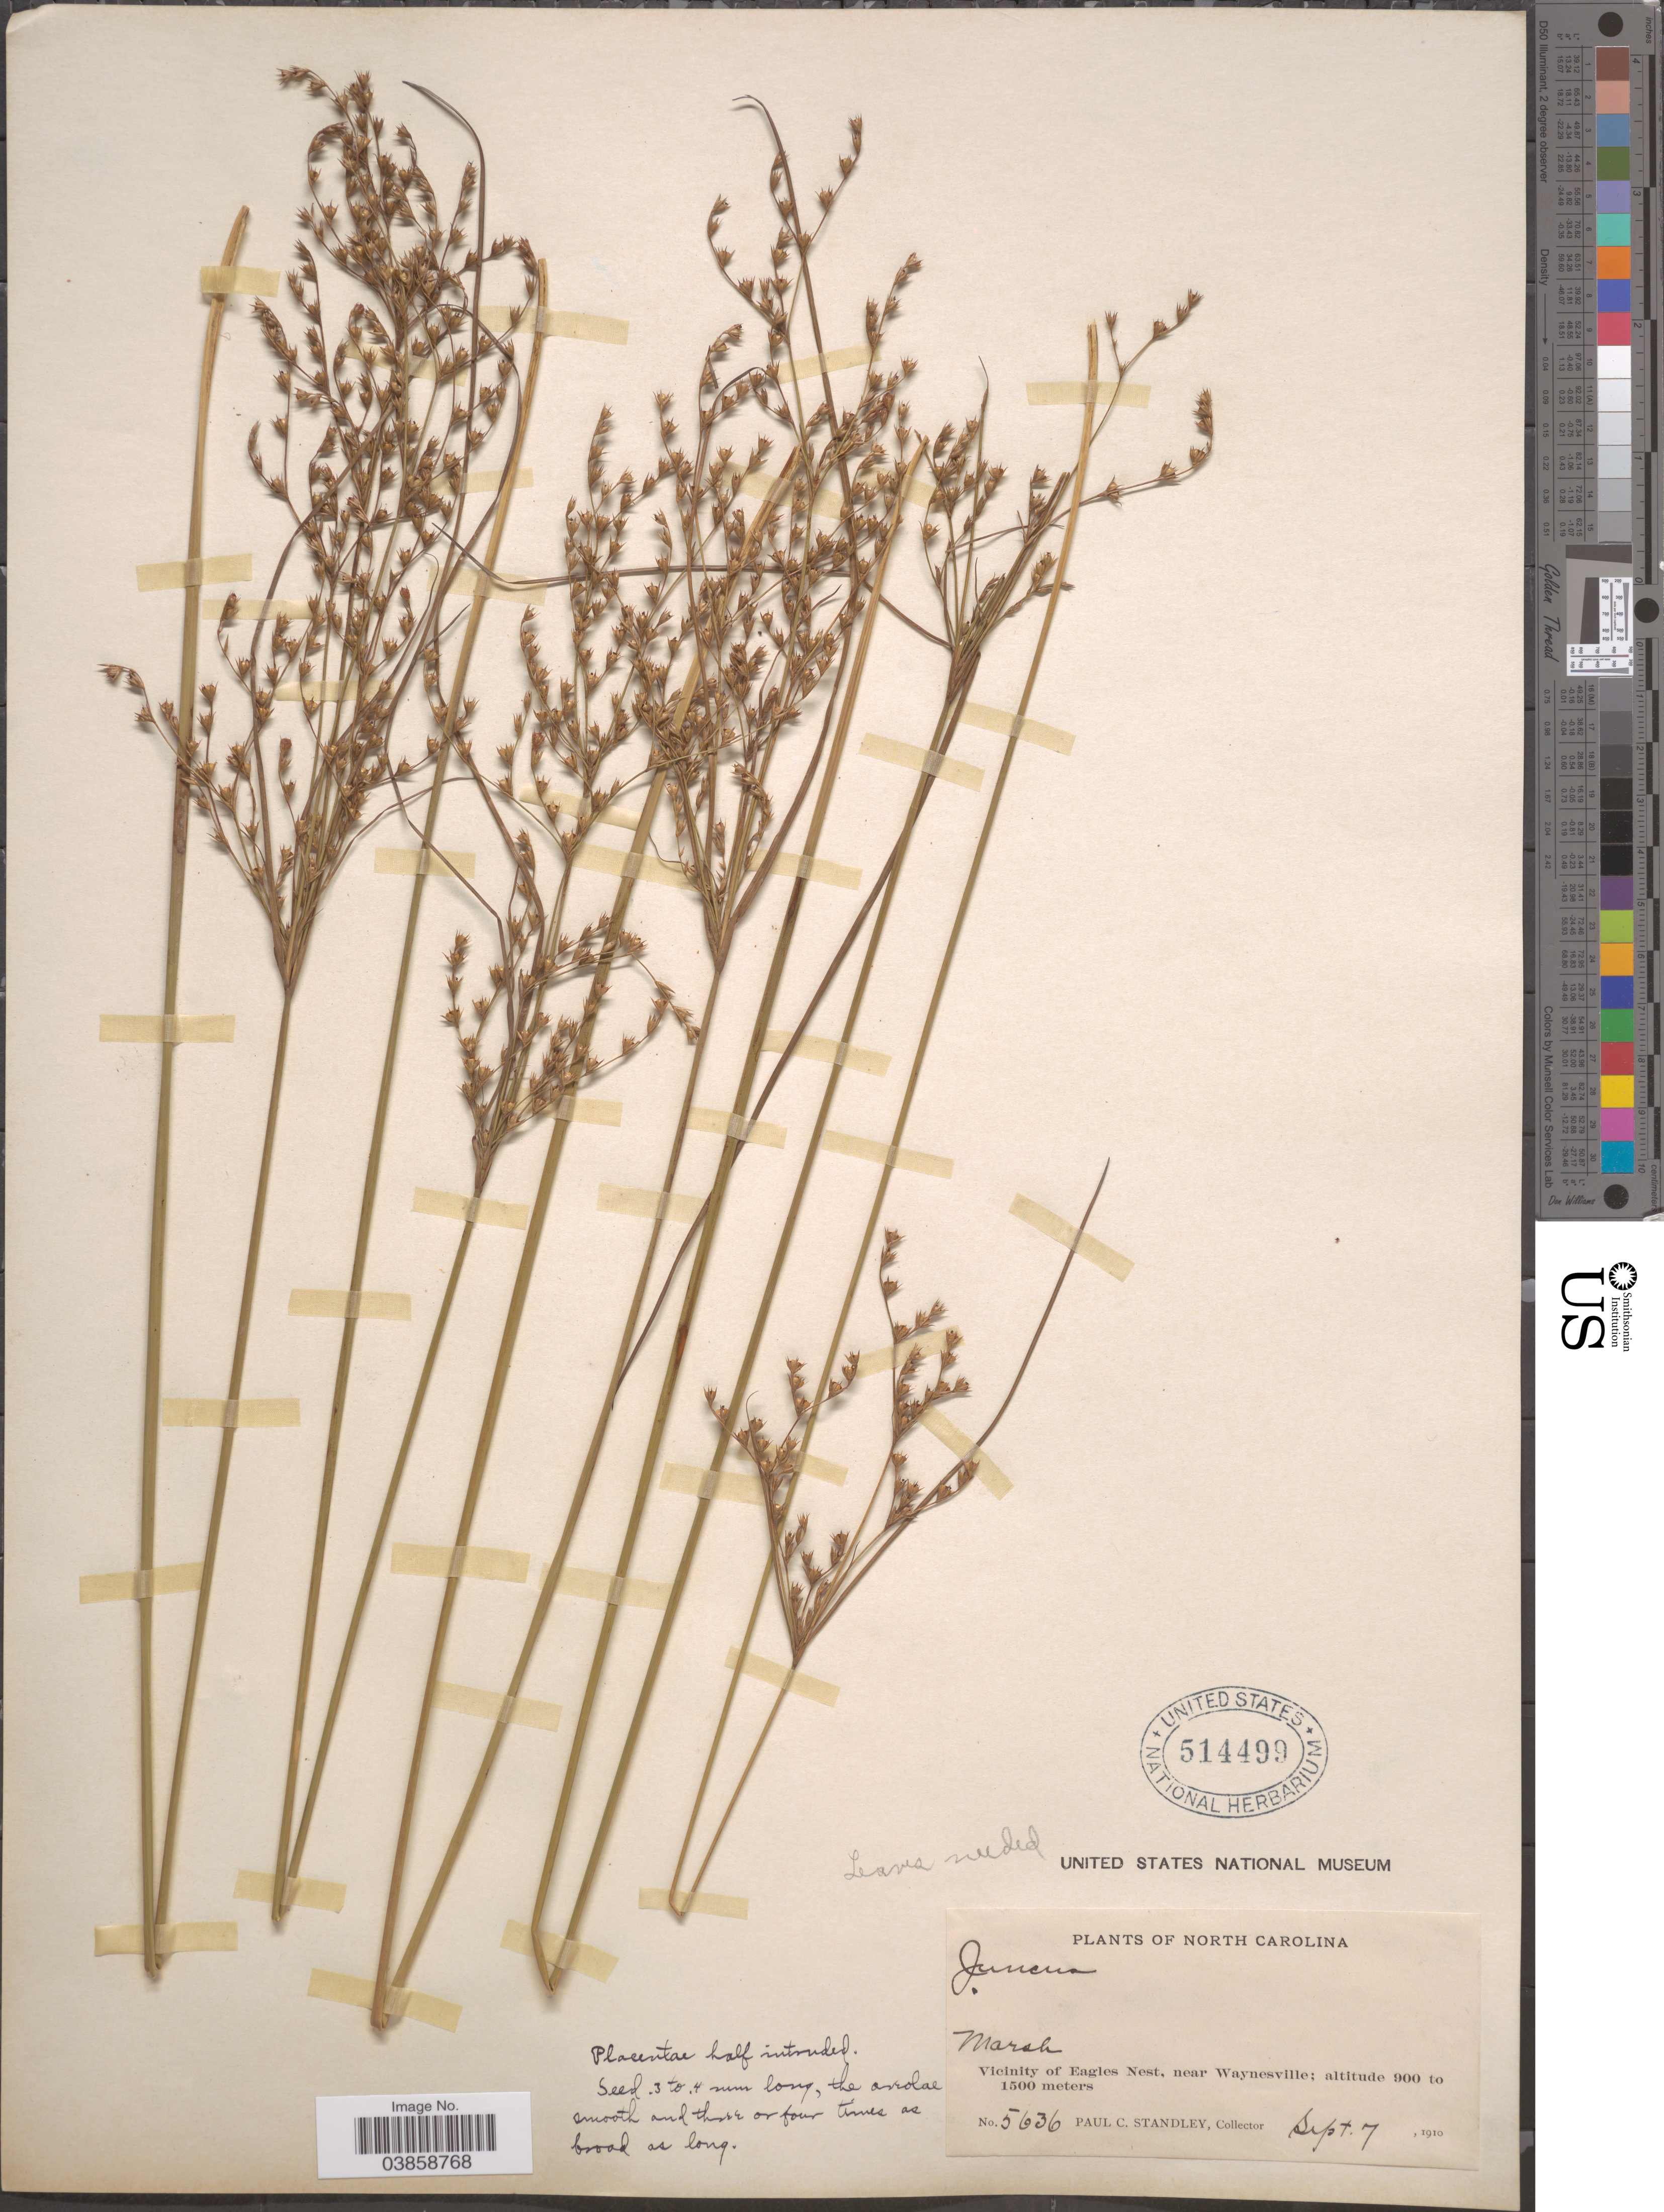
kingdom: Plantae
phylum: Tracheophyta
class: Liliopsida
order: Poales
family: Juncaceae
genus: Juncus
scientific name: Juncus sp.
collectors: P. C. Standley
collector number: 5636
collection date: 1910-09-07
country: United States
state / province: North Carolina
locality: Vicinity of Eagles Nest, near Waynesville.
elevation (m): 900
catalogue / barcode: US 514499